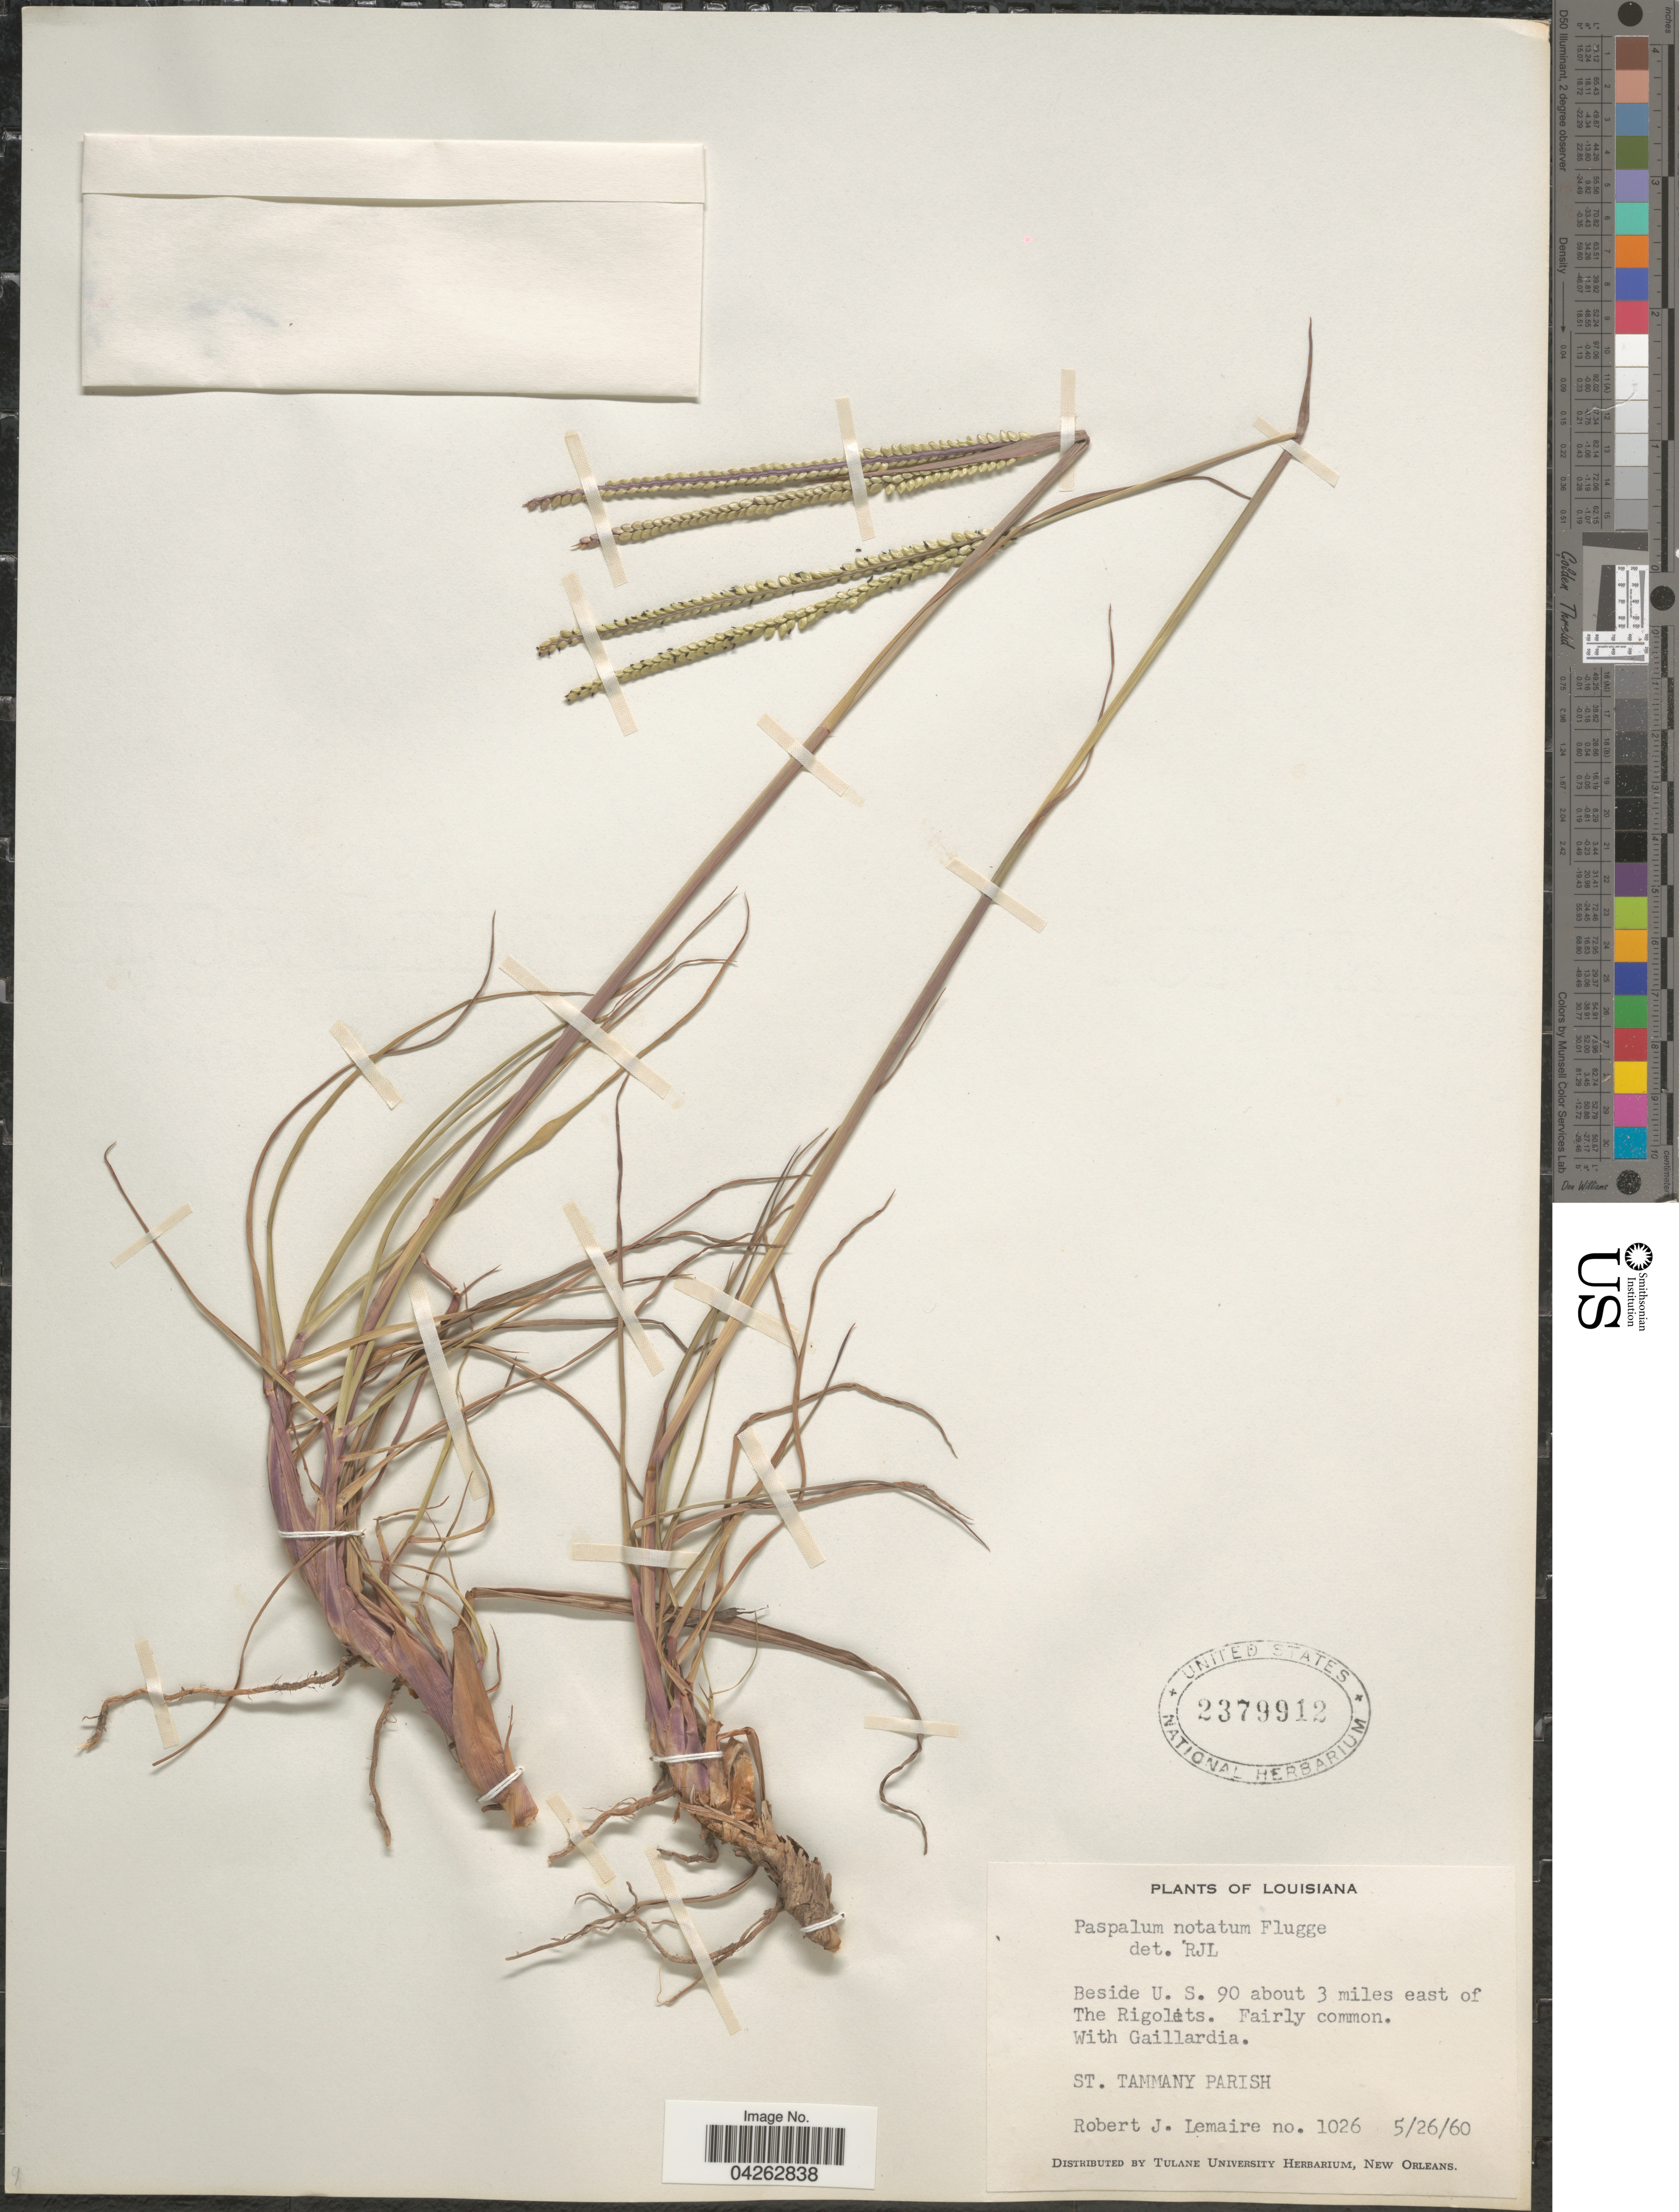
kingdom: Plantae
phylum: Tracheophyta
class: Liliopsida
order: Poales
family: Poaceae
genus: Paspalum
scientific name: Paspalum notatum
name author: Flüggé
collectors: R. J. Lemaire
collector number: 1026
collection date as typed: Transcribed d/m/y: 26/5/60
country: United States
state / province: Louisiana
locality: Beside U. S. 90 about 3 miles east of The Rigolets. St. Tammany Parish.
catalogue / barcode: US 2379912